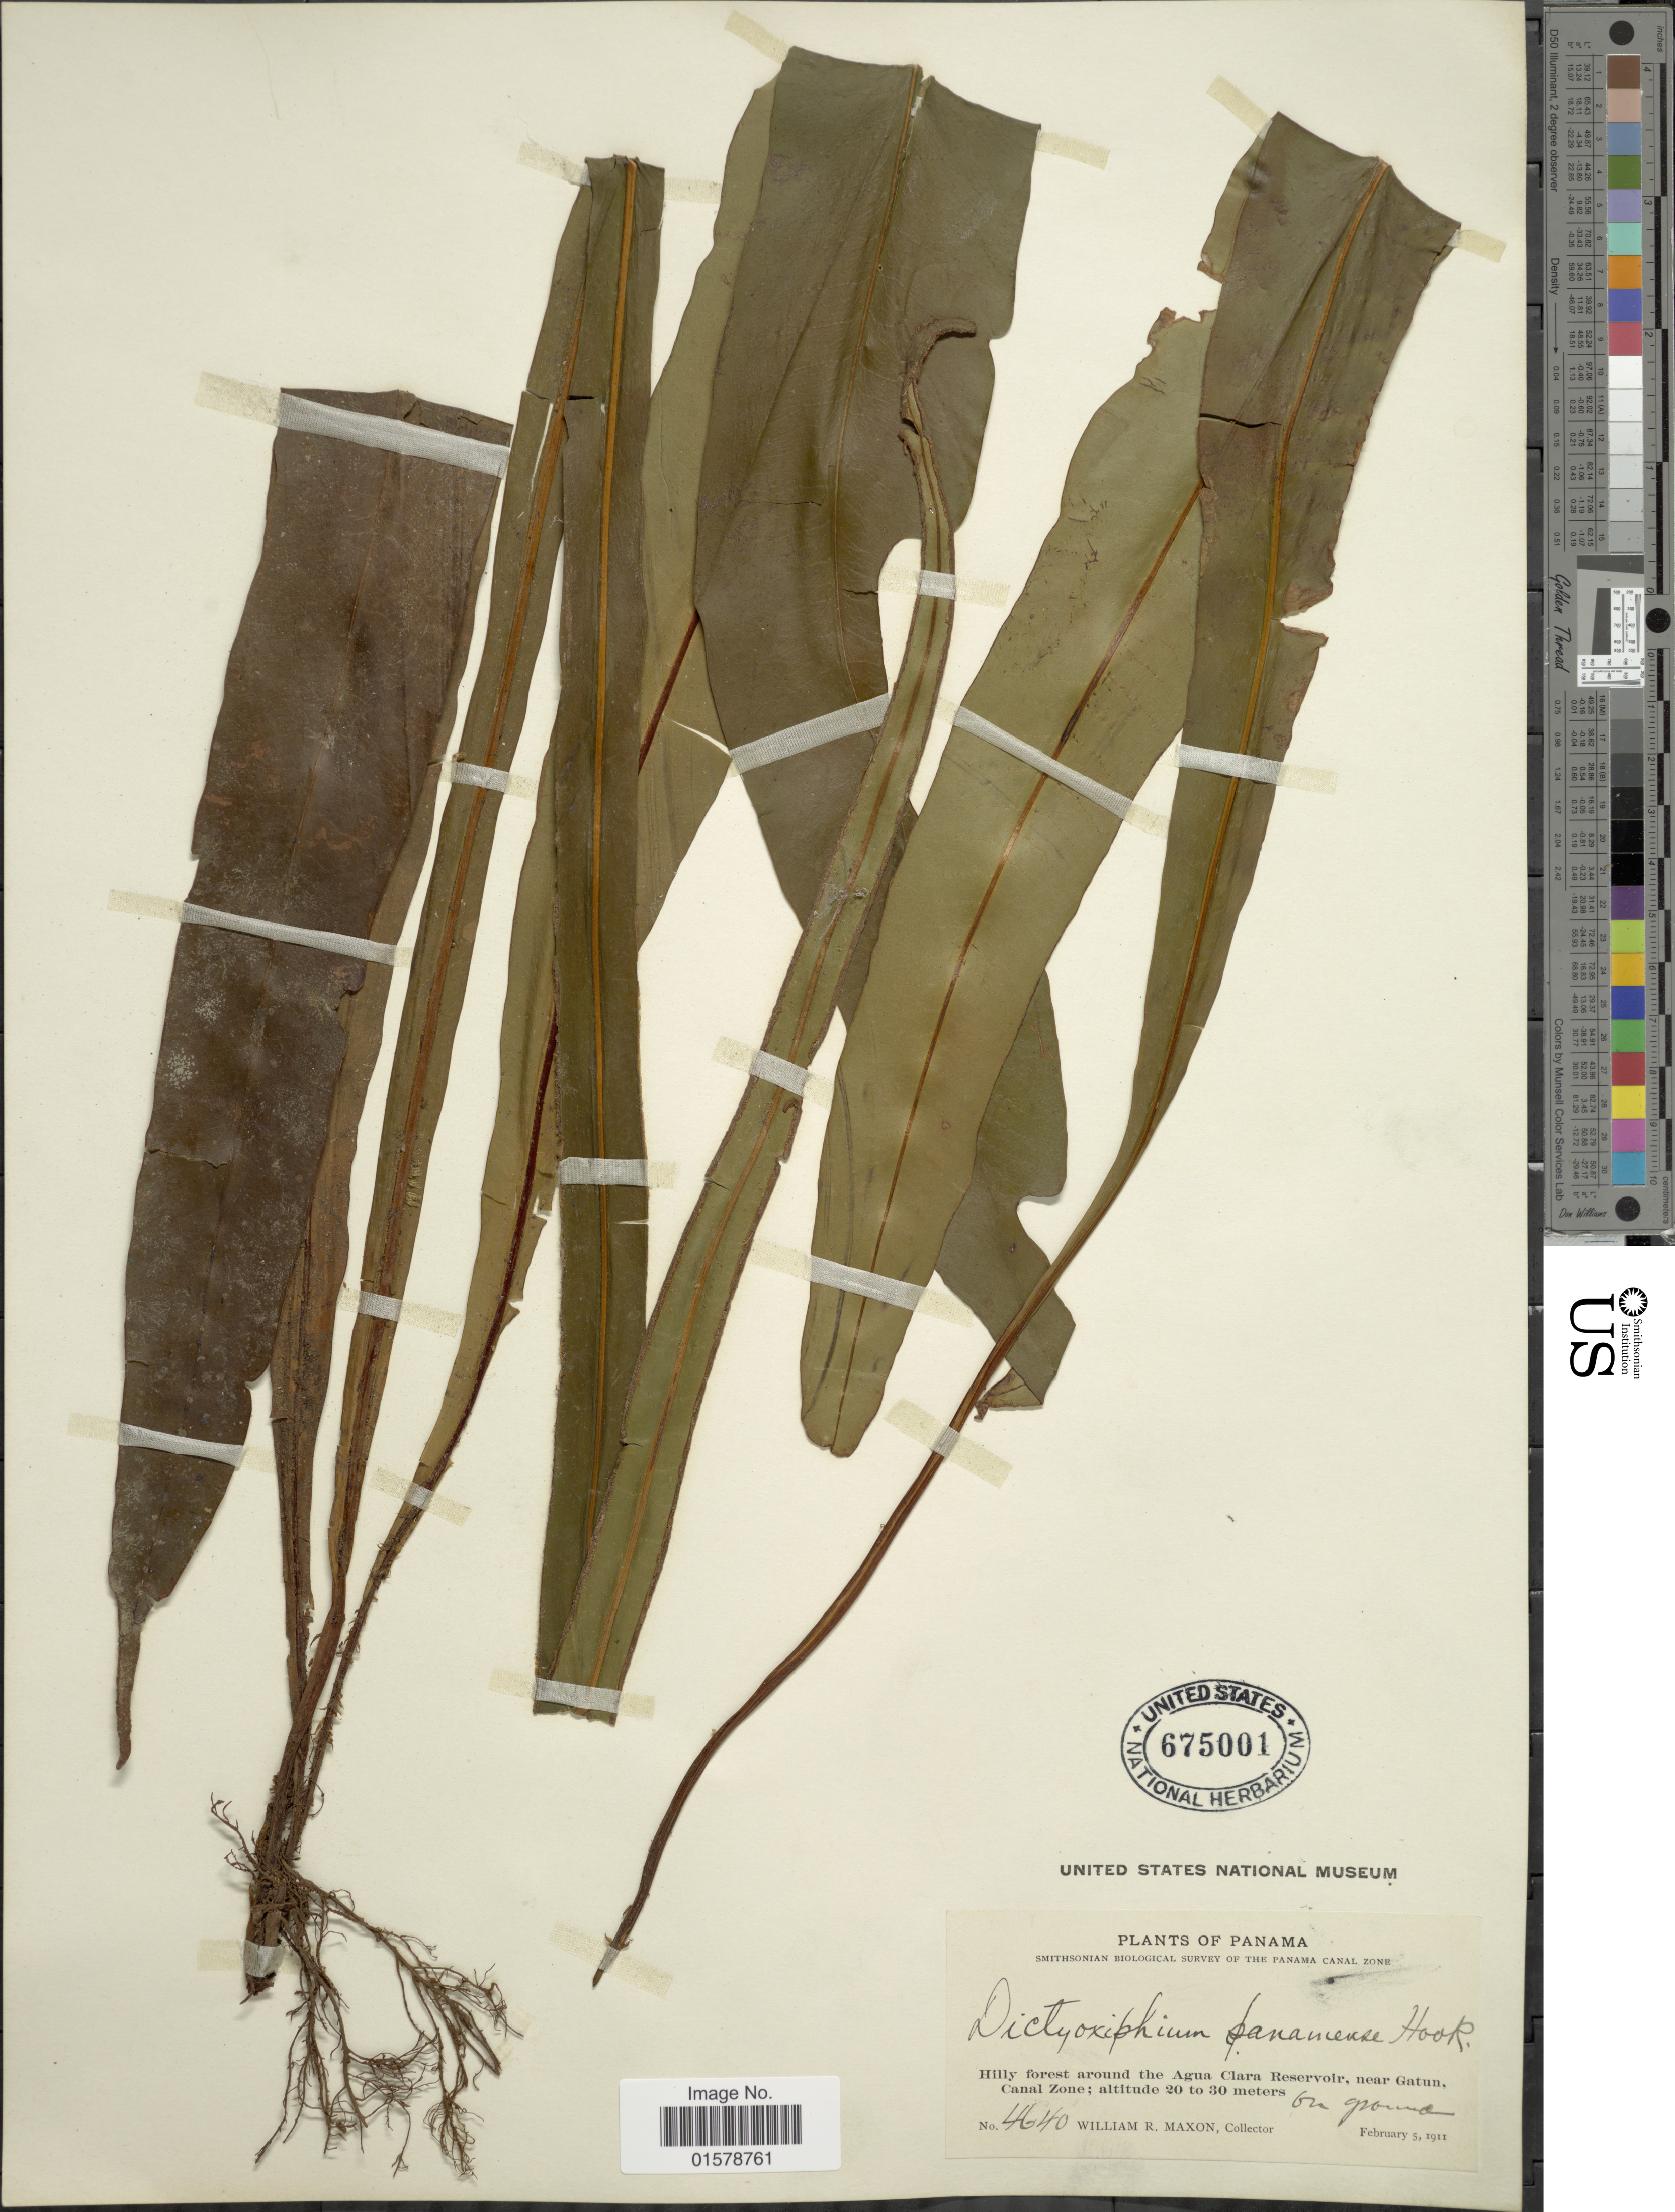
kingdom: Plantae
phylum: Tracheophyta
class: Polypodiopsida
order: Polypodiales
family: Tectariaceae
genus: Tectaria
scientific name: Tectaria panamensis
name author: (Hook.) R.M. Tryon & A.F. Tryon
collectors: W. R. Maxon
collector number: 4640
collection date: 1911-02-05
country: Panama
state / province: Colón / Panamá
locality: Panama, Hilly forest around the Agua Clara Reservoir, near Gatun, Canal Zone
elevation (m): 20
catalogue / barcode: US 675001